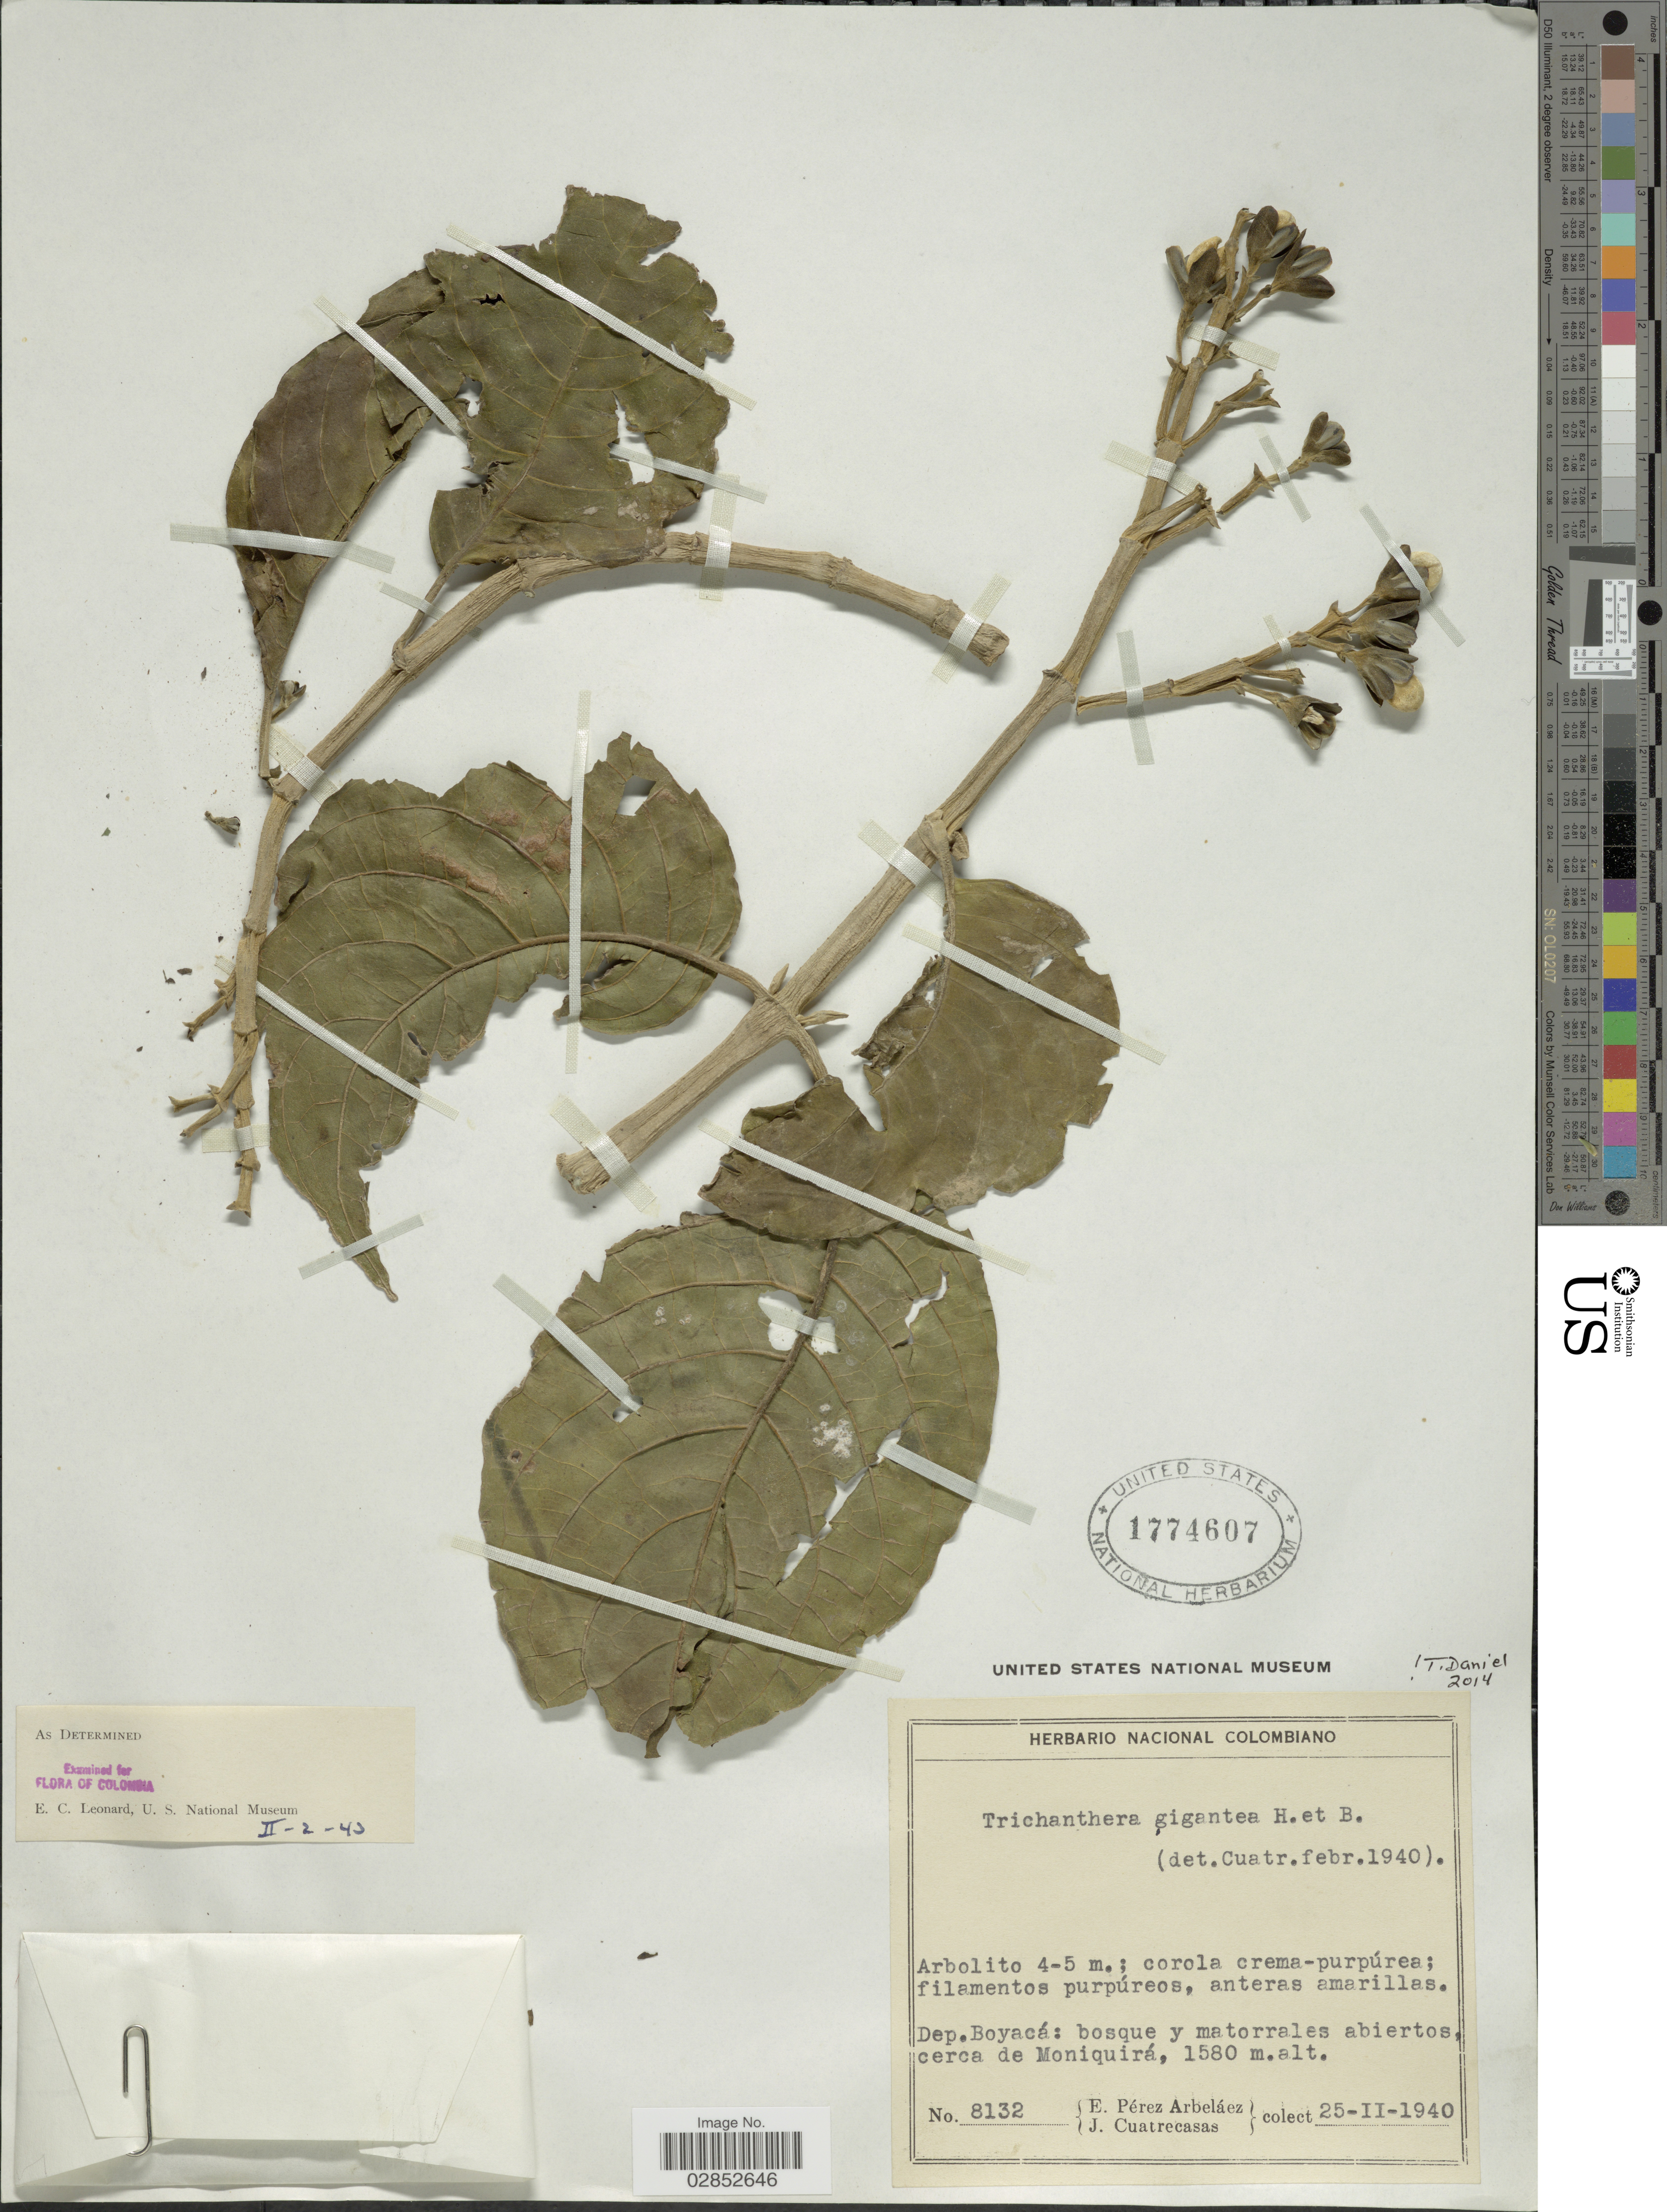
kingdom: Plantae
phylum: Tracheophyta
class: Magnoliopsida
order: Lamiales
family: Acanthaceae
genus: Trichanthera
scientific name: Trichanthera gigantea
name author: (Bonpl.) Nees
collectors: E. Pérez Arbeláez & J. Cuatrecasas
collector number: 8132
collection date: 1940-02-25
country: Colombia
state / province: Boyacá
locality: Bosque y matorrales abiertos cerca de Moniquirá.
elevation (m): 1580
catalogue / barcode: US 1774607